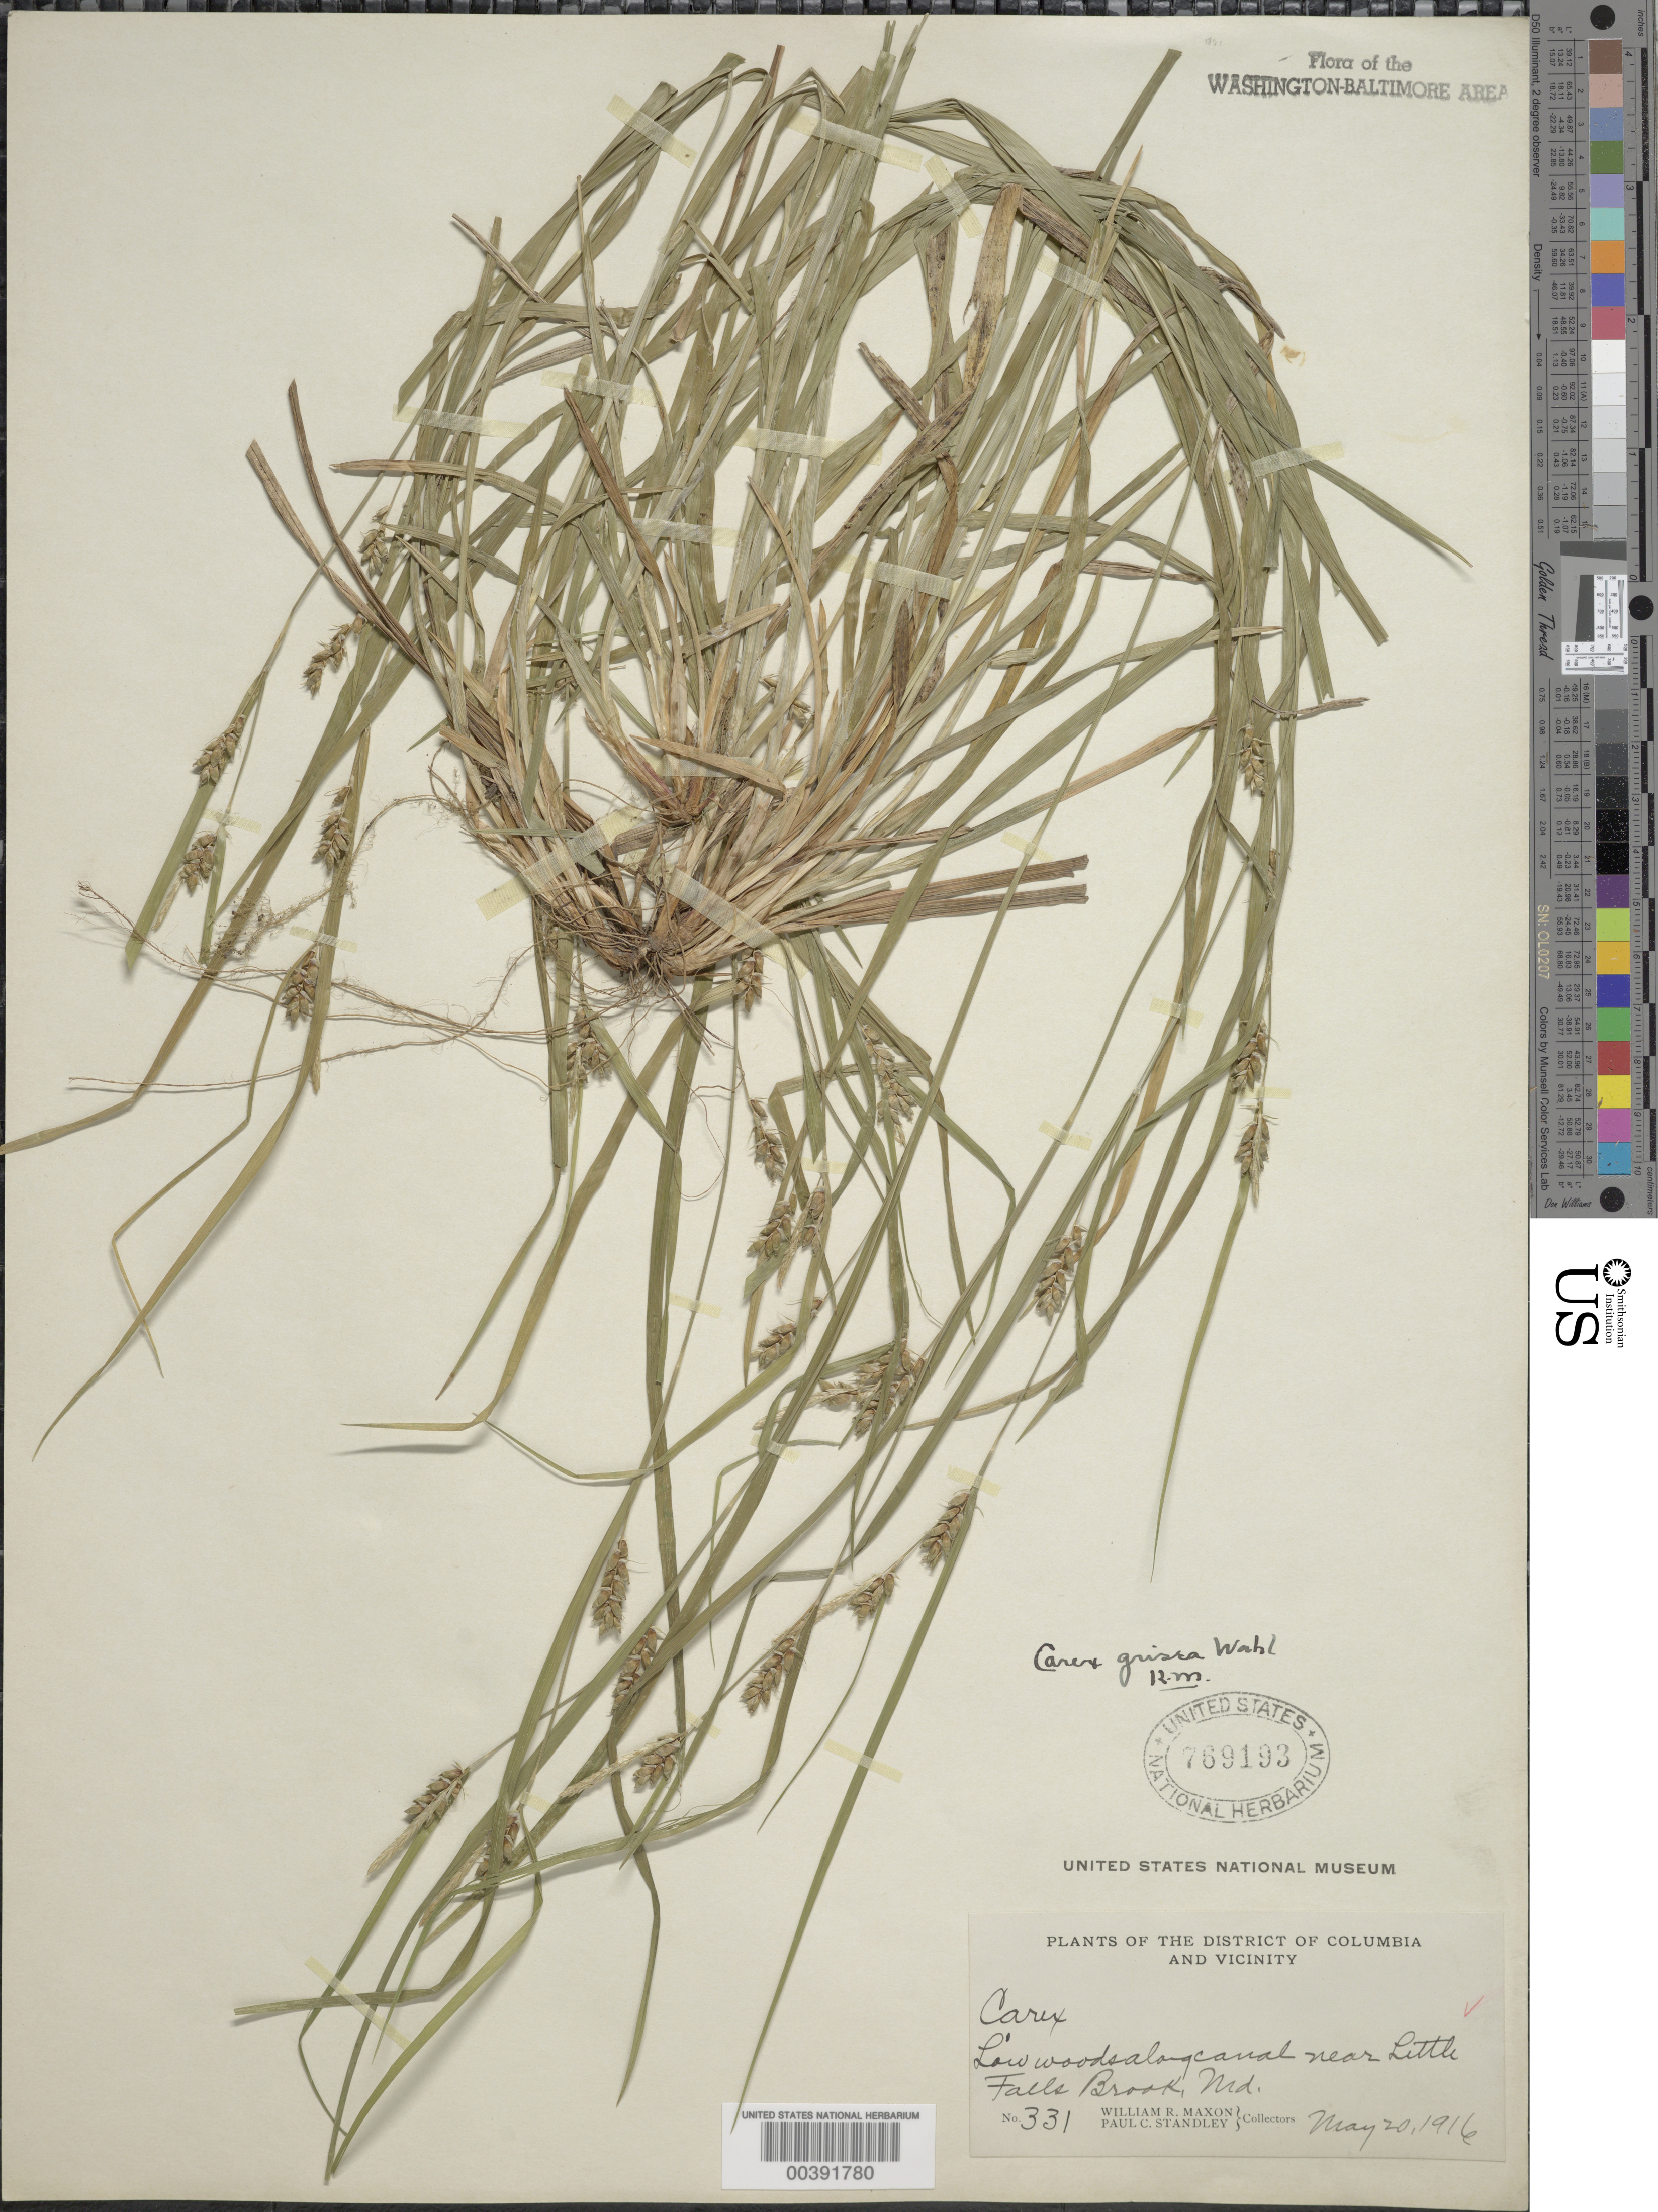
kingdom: Plantae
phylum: Tracheophyta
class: Liliopsida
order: Poales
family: Cyperaceae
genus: Carex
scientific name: Carex grisea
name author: Wahlenb.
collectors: W. R. Maxon & P. C. Standley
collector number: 331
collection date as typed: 20 May 1916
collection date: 1916-05-20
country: United States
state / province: Maryland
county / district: Montgomery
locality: C. & O. Canal, Little Falls Brook C. & O. Canal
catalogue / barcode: US 769193